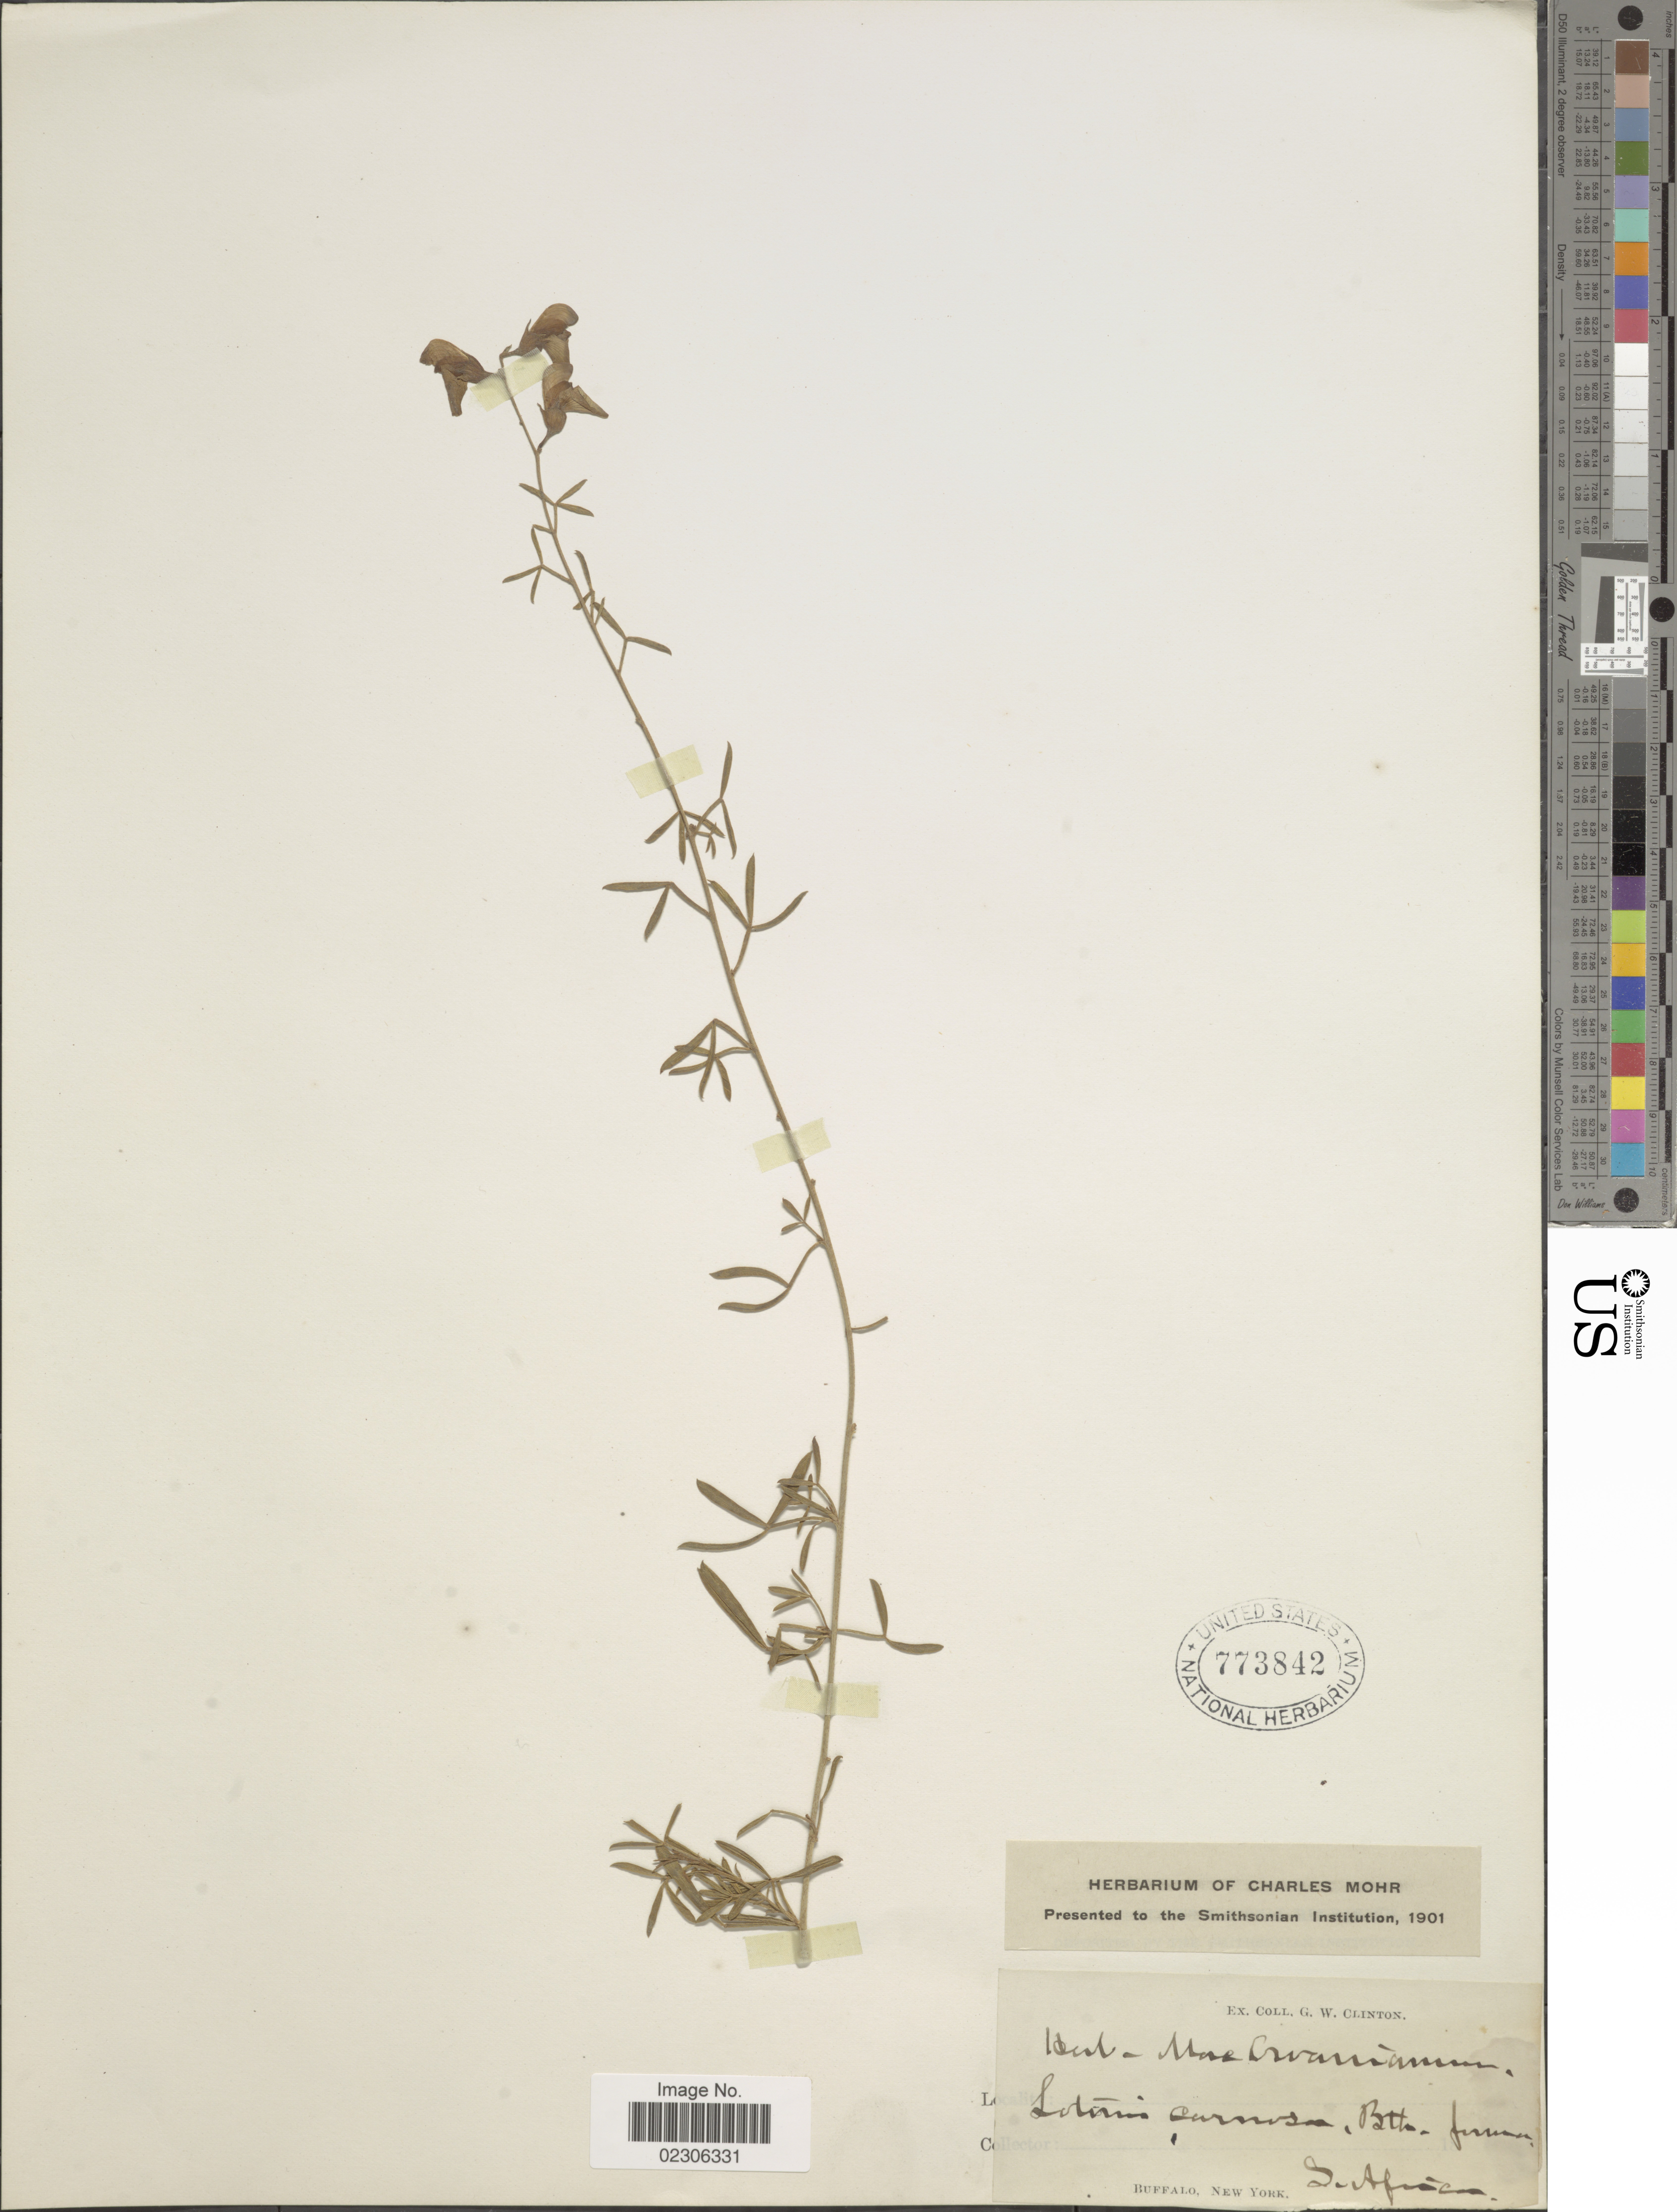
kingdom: Plantae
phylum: Tracheophyta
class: Magnoliopsida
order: Fabales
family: Fabaceae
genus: Dorycnium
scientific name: Dorycnium sp.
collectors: ex herb. G. W. Clinton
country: United States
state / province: New York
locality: Buffalo, S. African [interpreted]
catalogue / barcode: US 773842